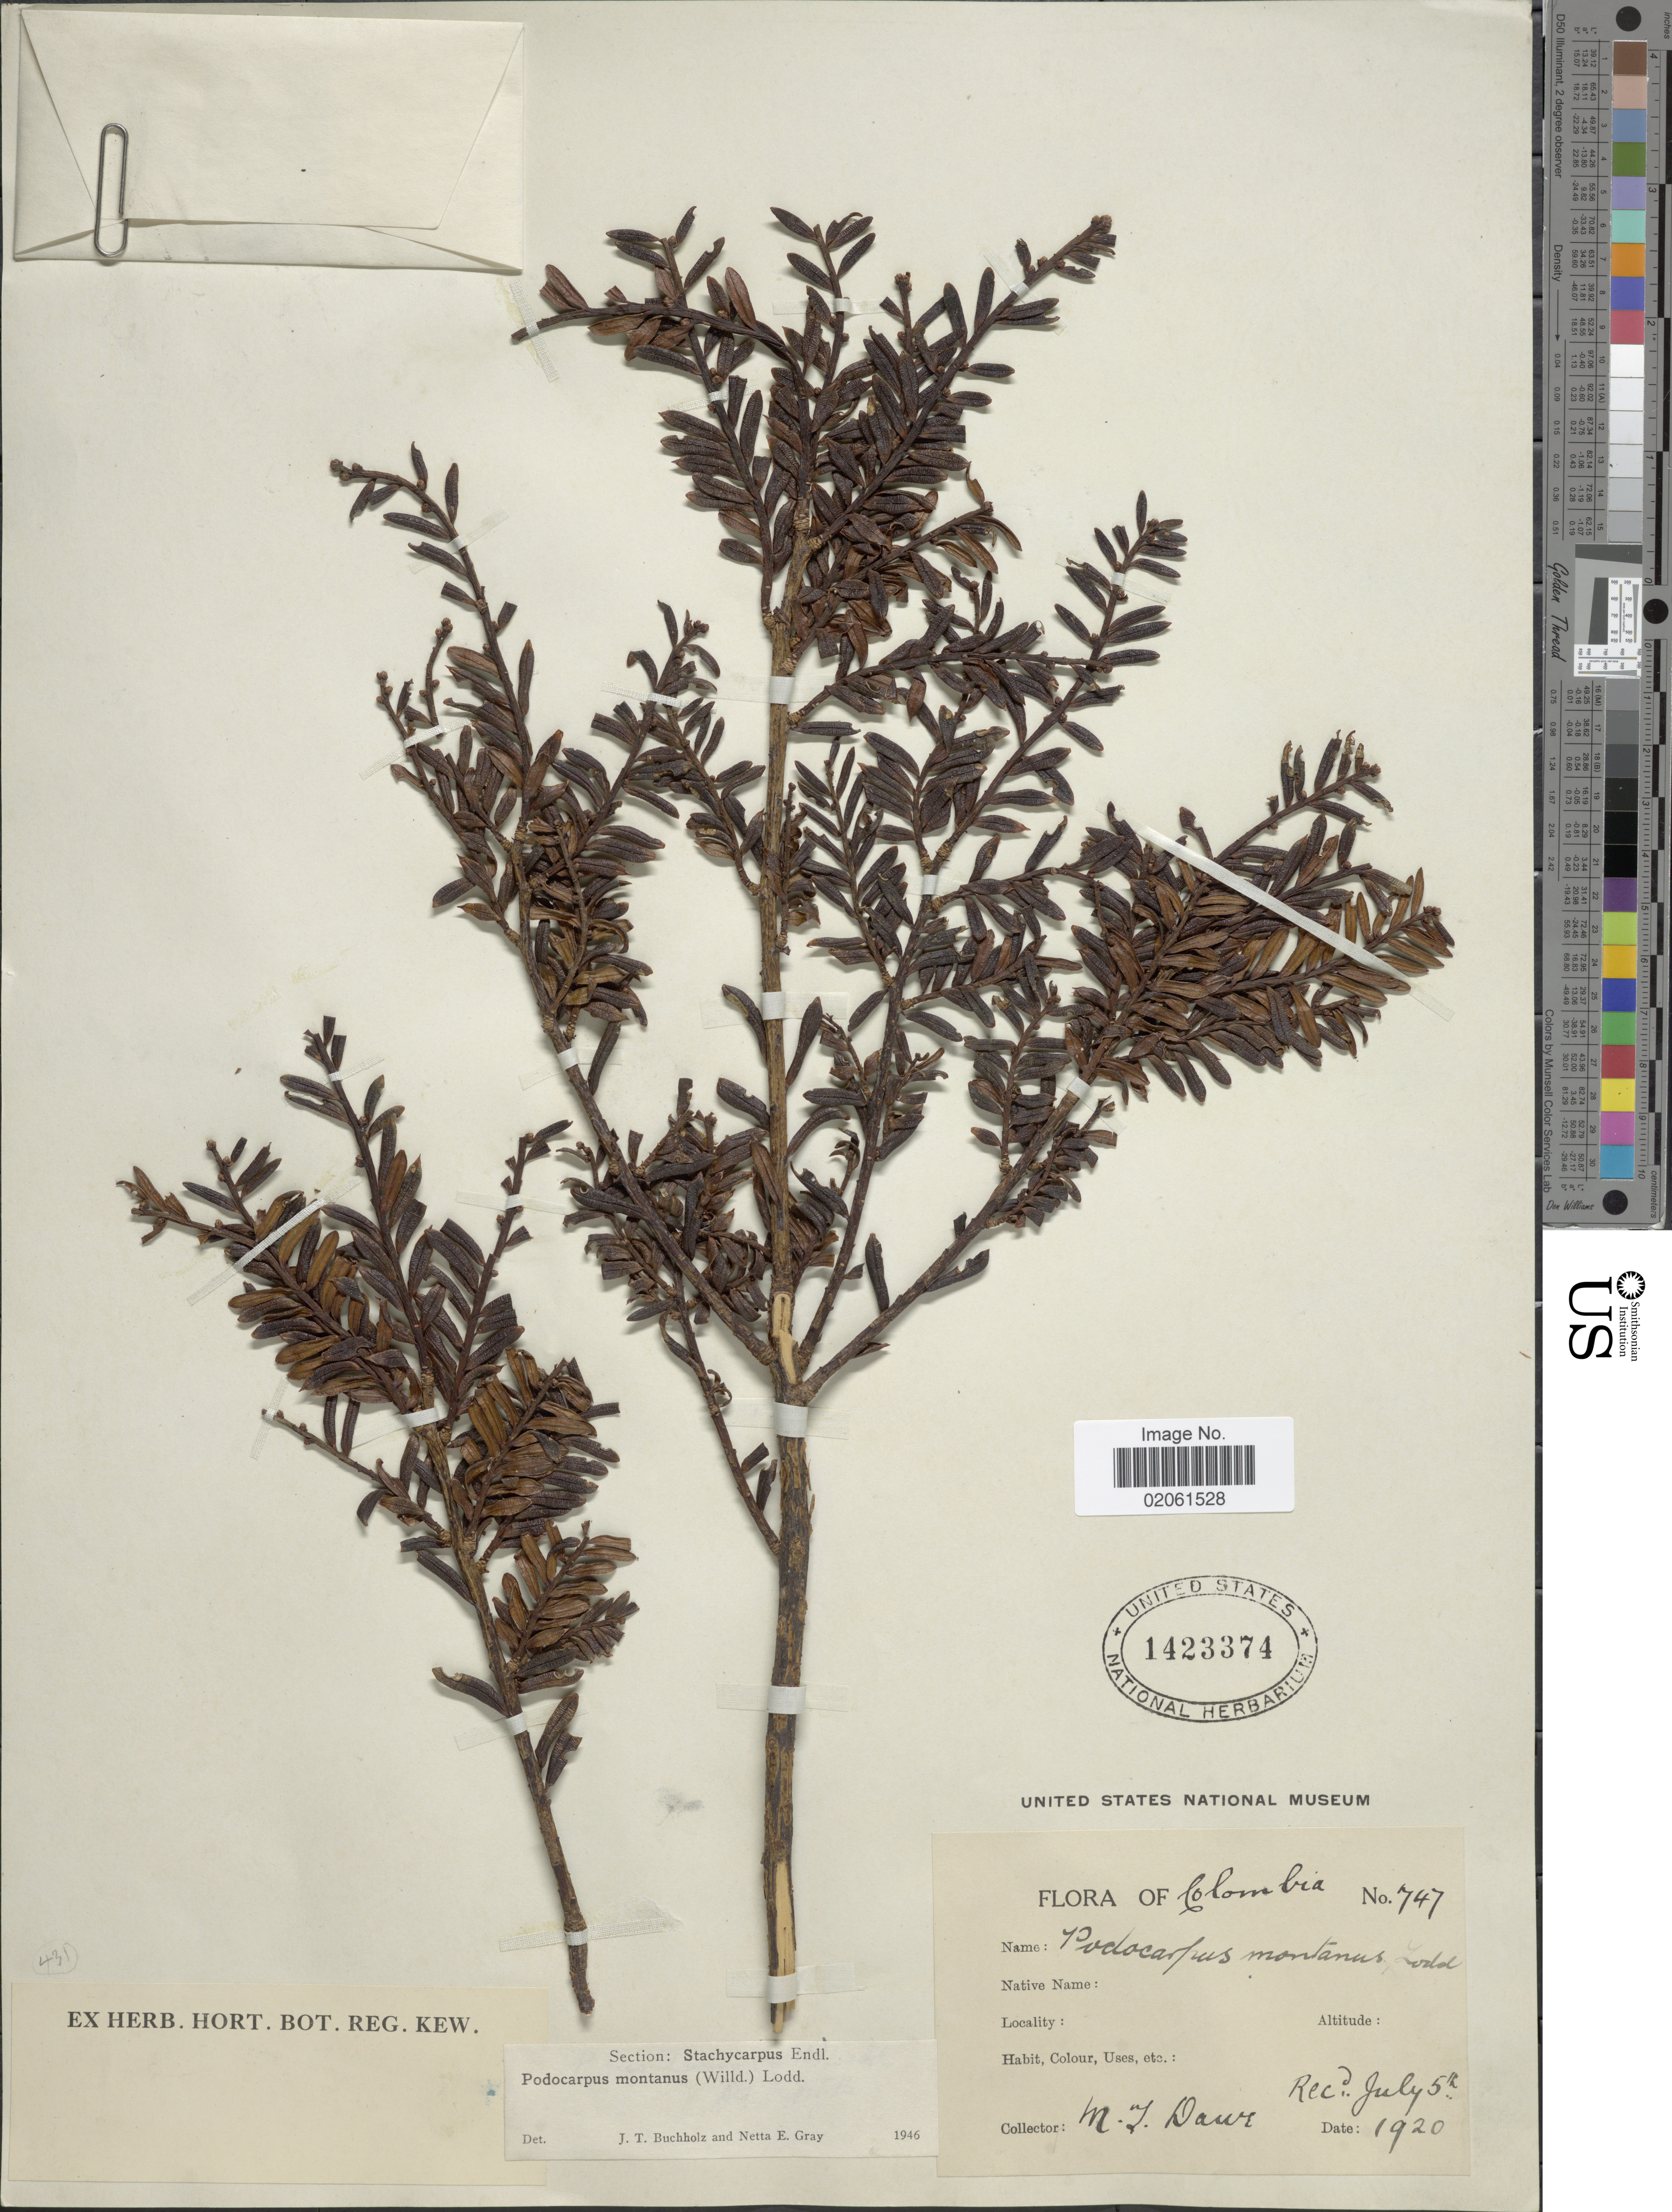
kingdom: Plantae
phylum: Tracheophyta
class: Pinopsida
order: Pinales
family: Podocarpaceae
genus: Podocarpus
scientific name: Podocarpus montanus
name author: (Humb. & Bonpl. ex Willd.) Lodd. ex Endl.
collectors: M. T. Dawe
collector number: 747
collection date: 1920-07-05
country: Colombia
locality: Colombia.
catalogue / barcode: US 1423374